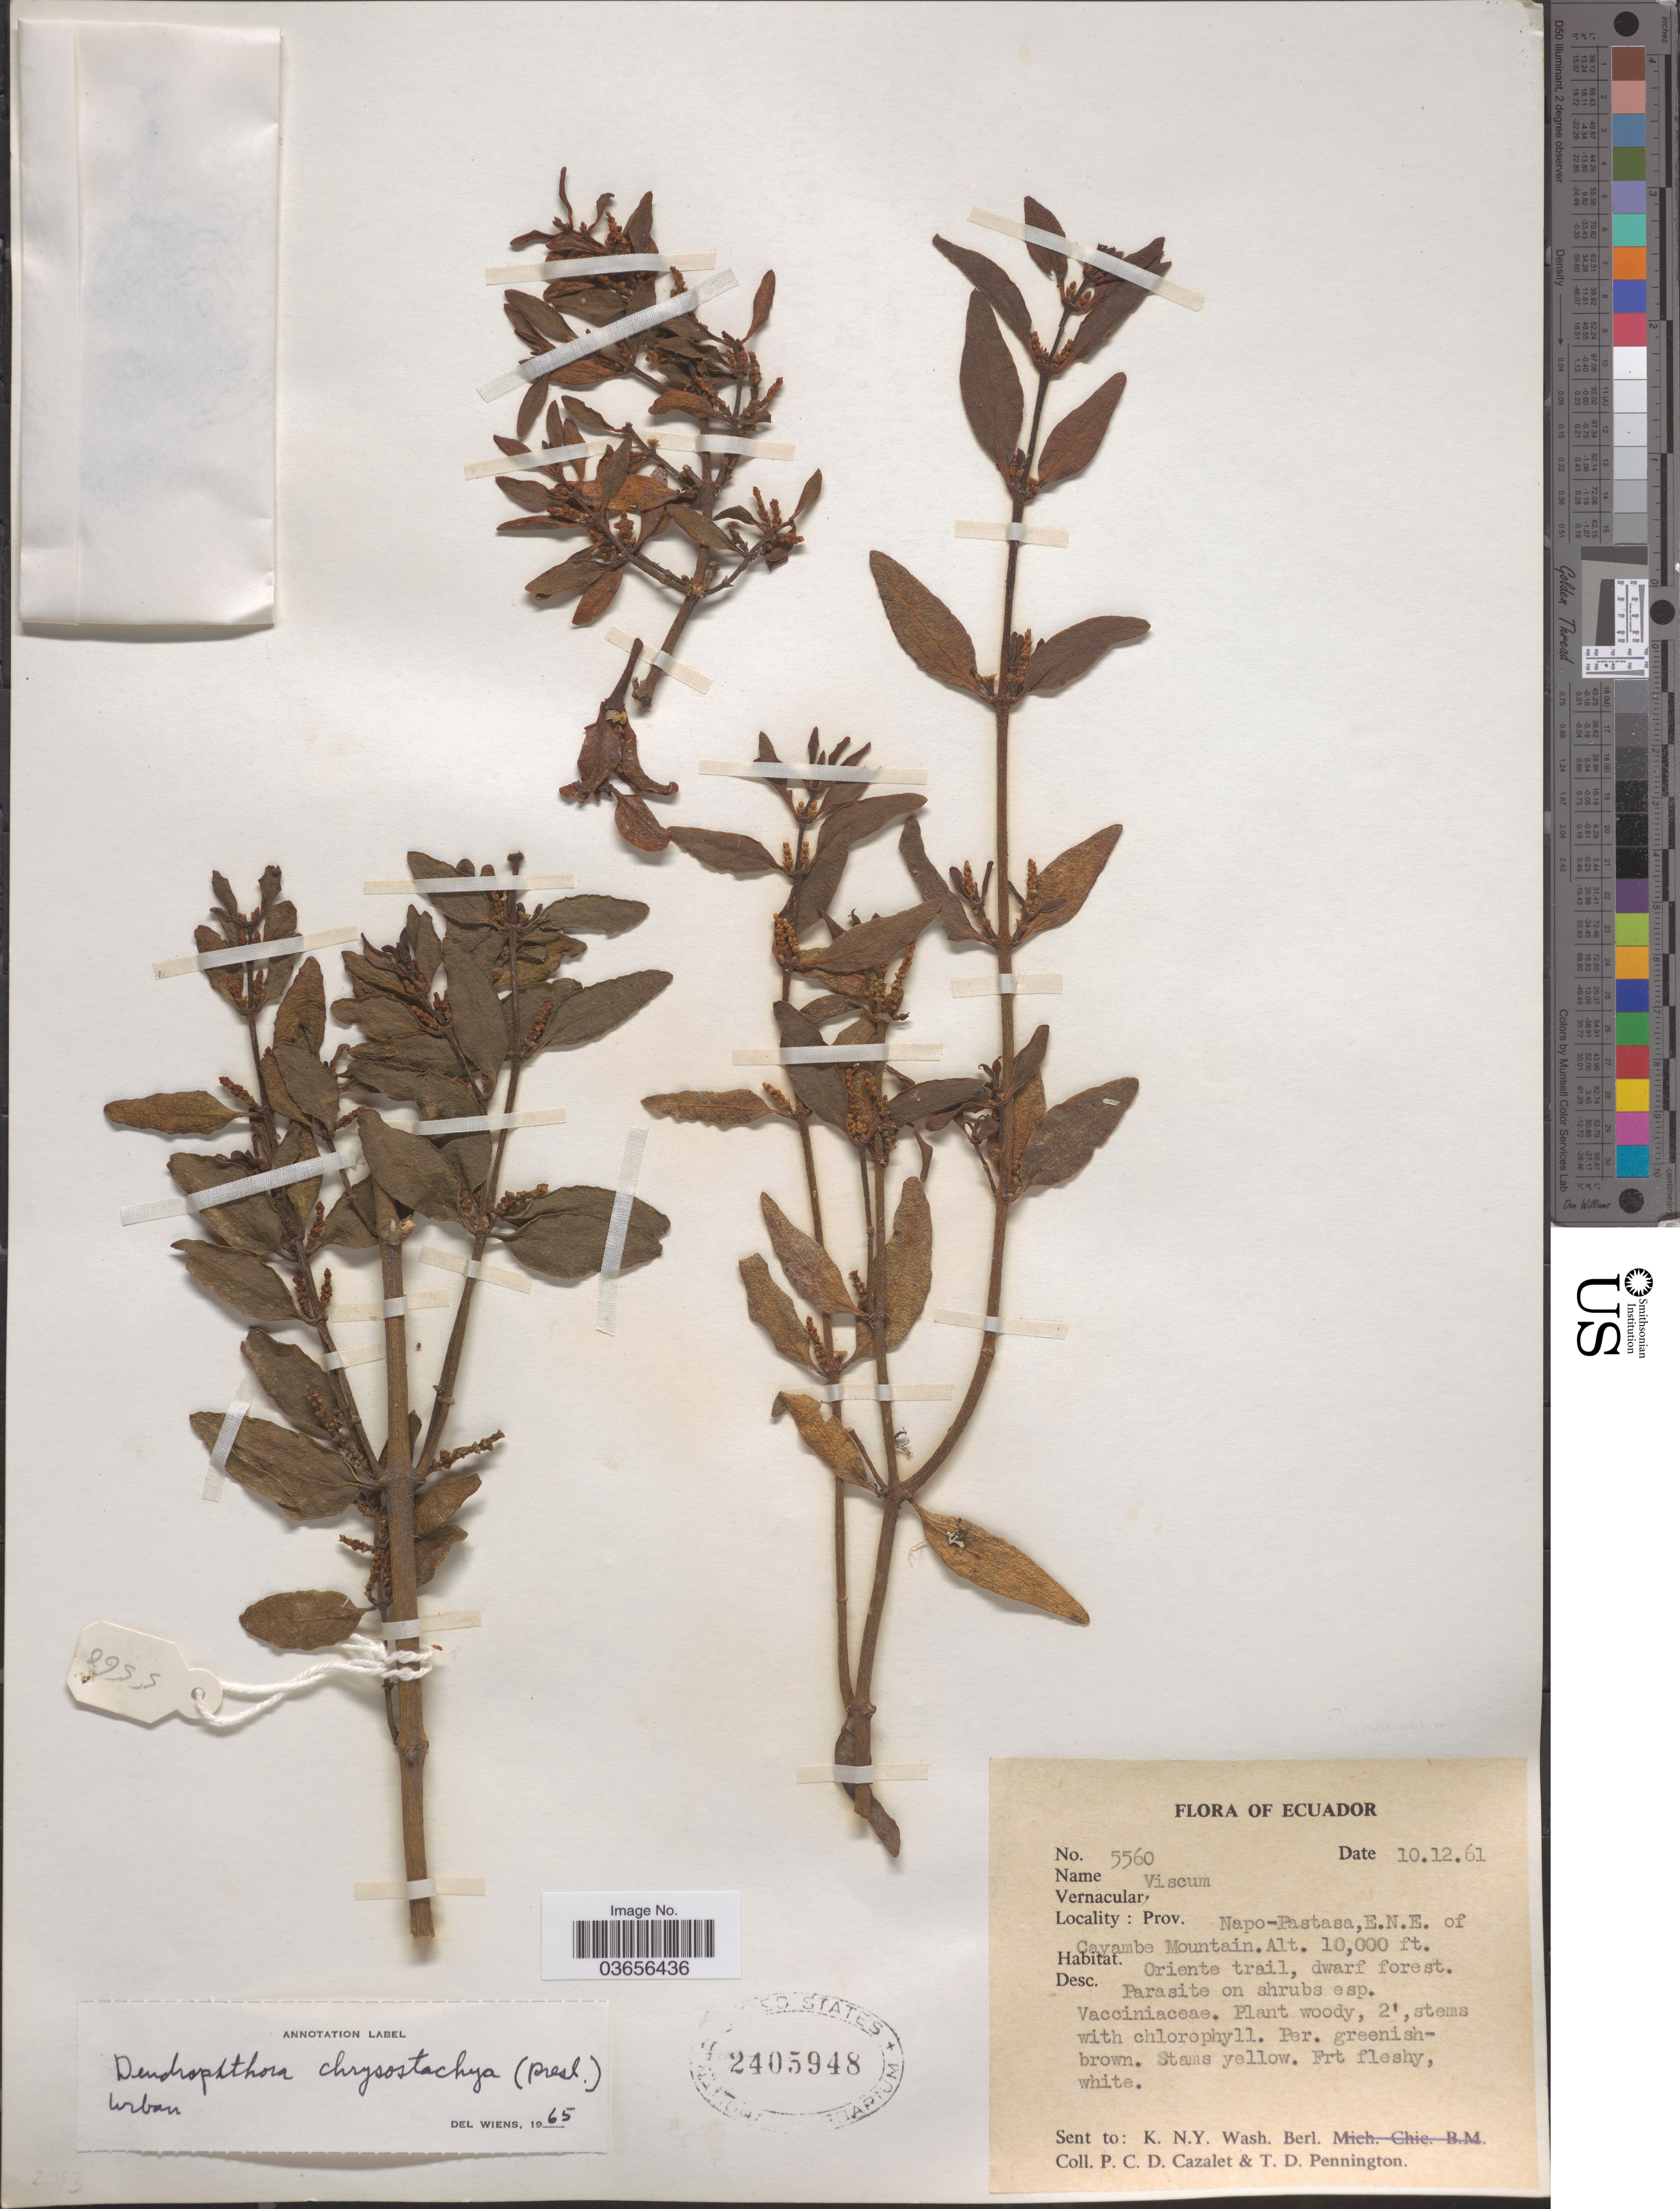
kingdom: Plantae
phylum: Tracheophyta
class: Magnoliopsida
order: Santalales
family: Viscaceae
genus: Dendrophthora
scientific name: Dendrophthora chrysostachya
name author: Urb.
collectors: P. C. D. Cazalet & T. D. Pennington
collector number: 5560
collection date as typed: Transcribed d/m/y: 10/12/61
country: Ecuador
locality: Prov. Napo-Pastasa, E.N.E. of Cayambe Mountain. Oriente trail, dwarf forest.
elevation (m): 3048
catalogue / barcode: US 2405948